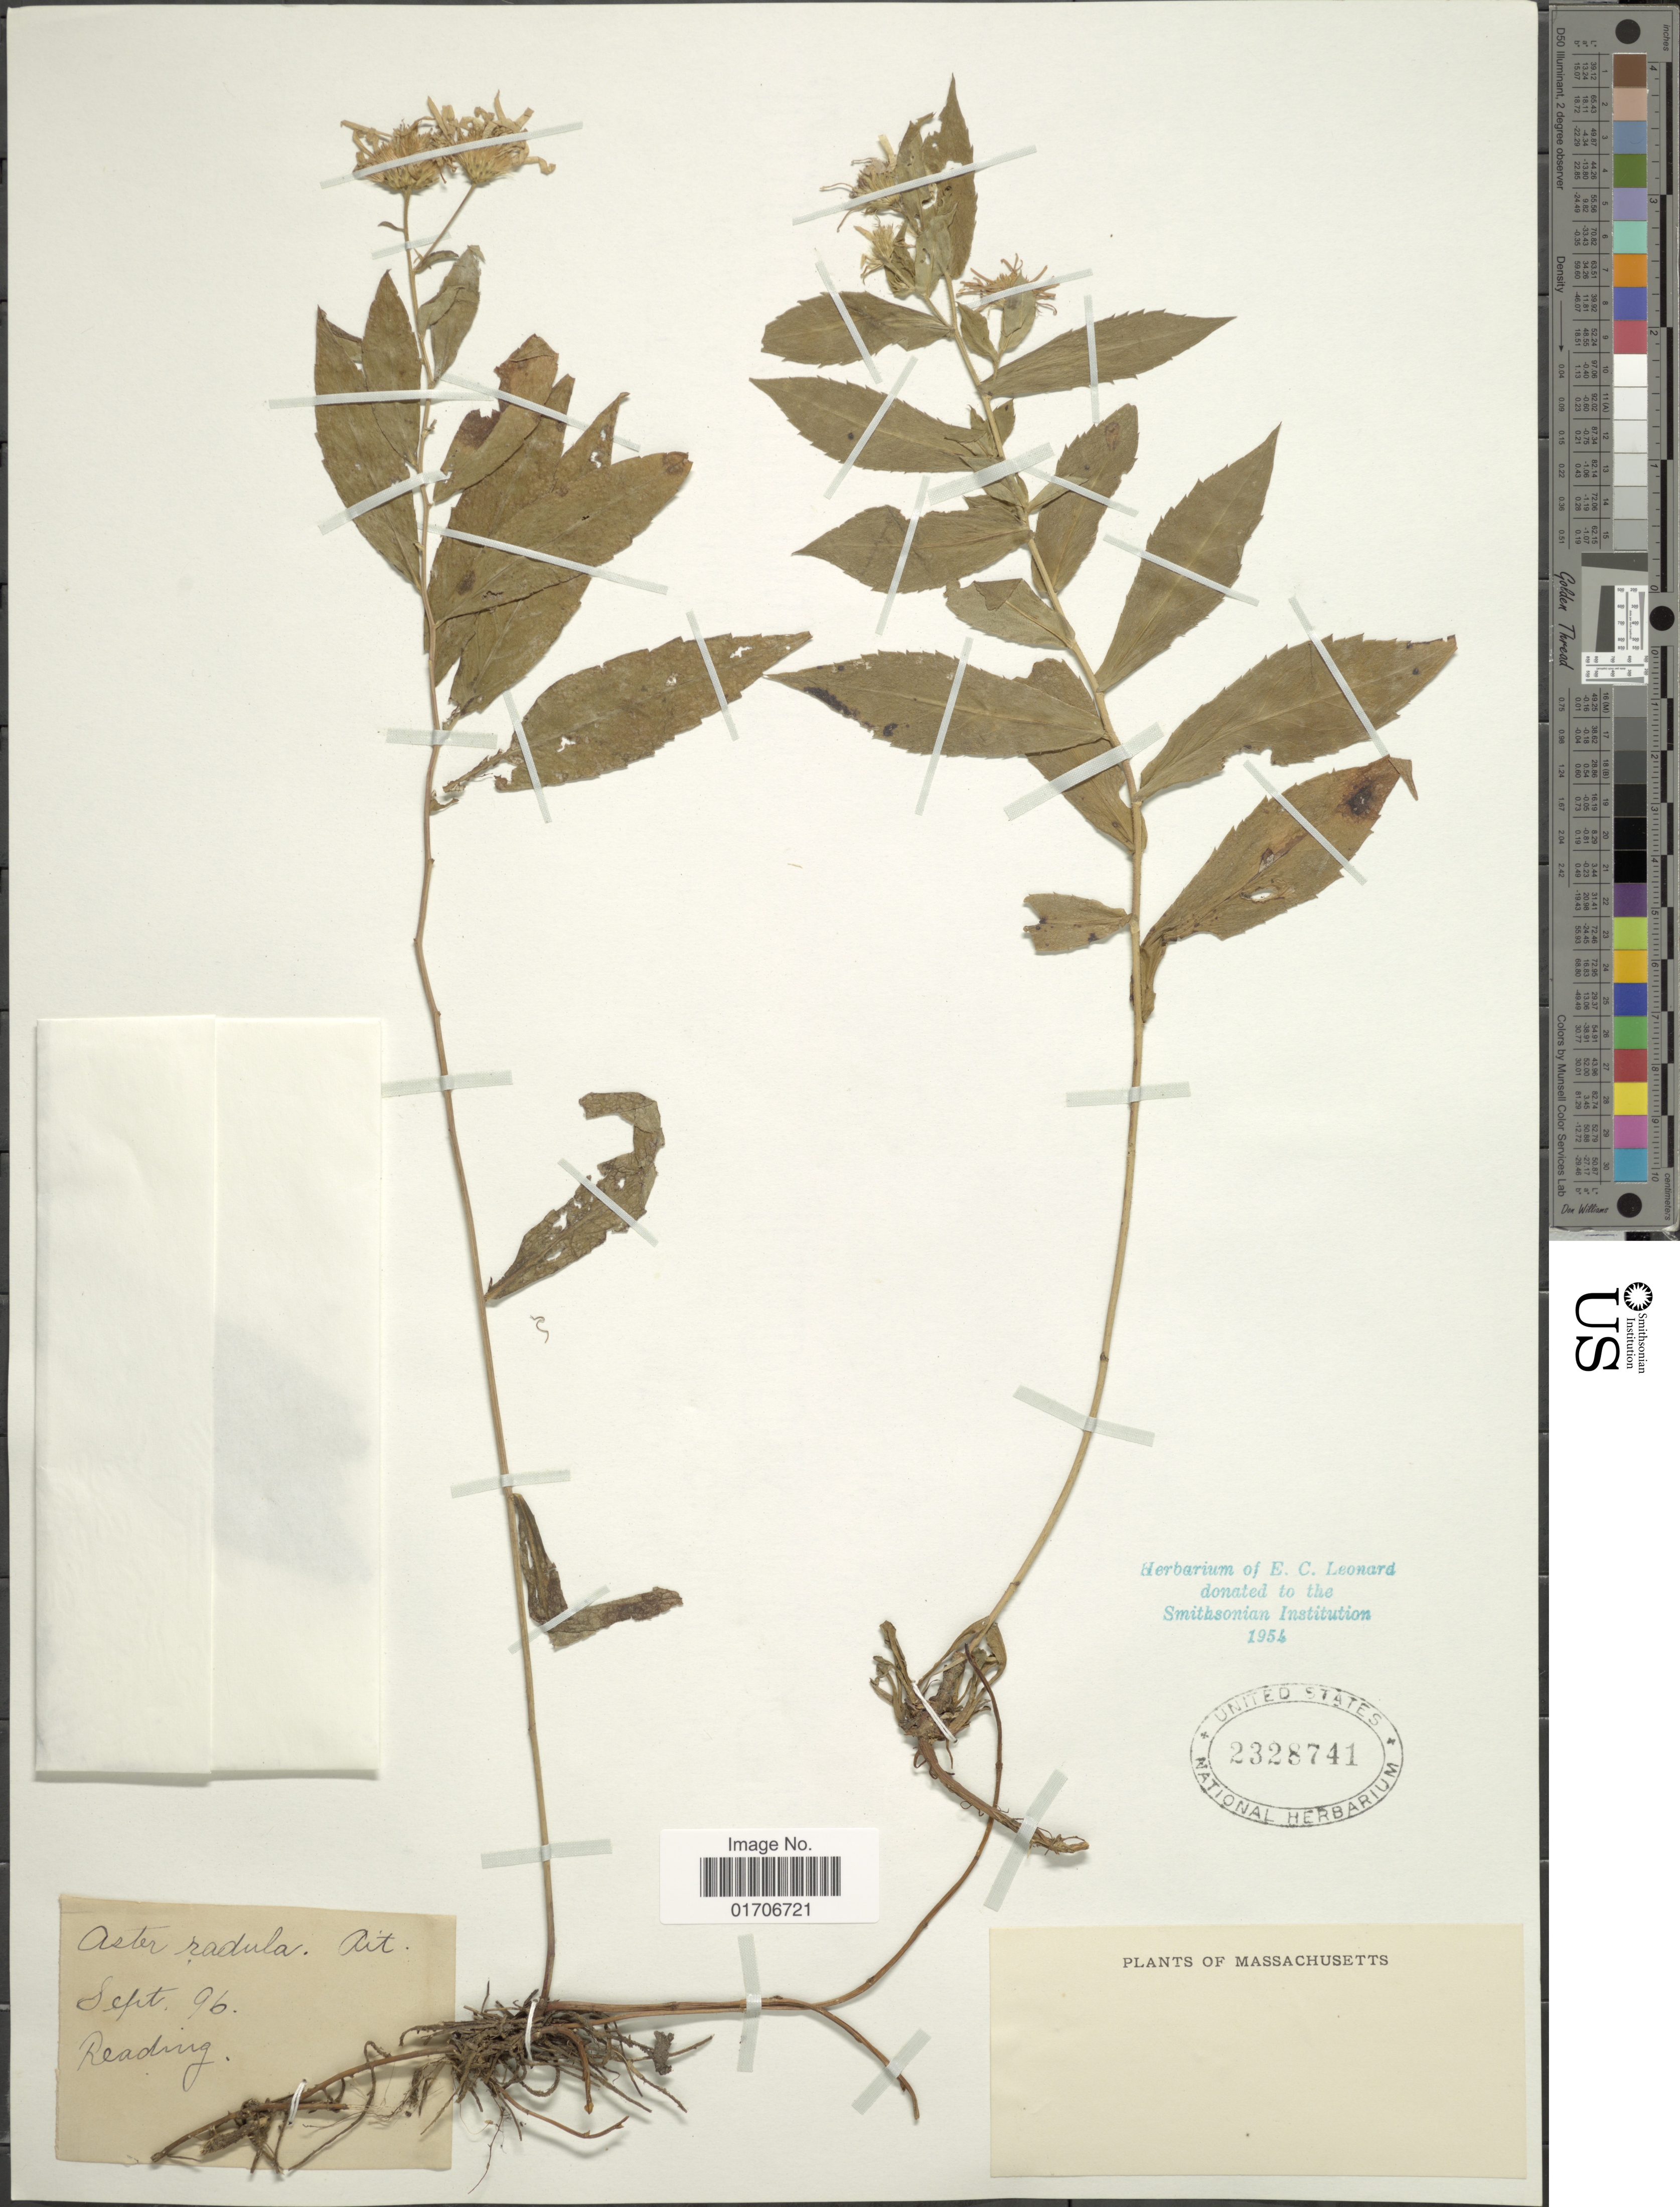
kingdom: Plantae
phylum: Tracheophyta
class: Magnoliopsida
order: Asterales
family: Asteraceae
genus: Eurybia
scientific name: Eurybia radula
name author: (Aiton) G.L. Nesom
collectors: R. Reading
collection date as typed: Transcribed d/m/y: /9/96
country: United States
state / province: Massachusetts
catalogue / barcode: US 2328741